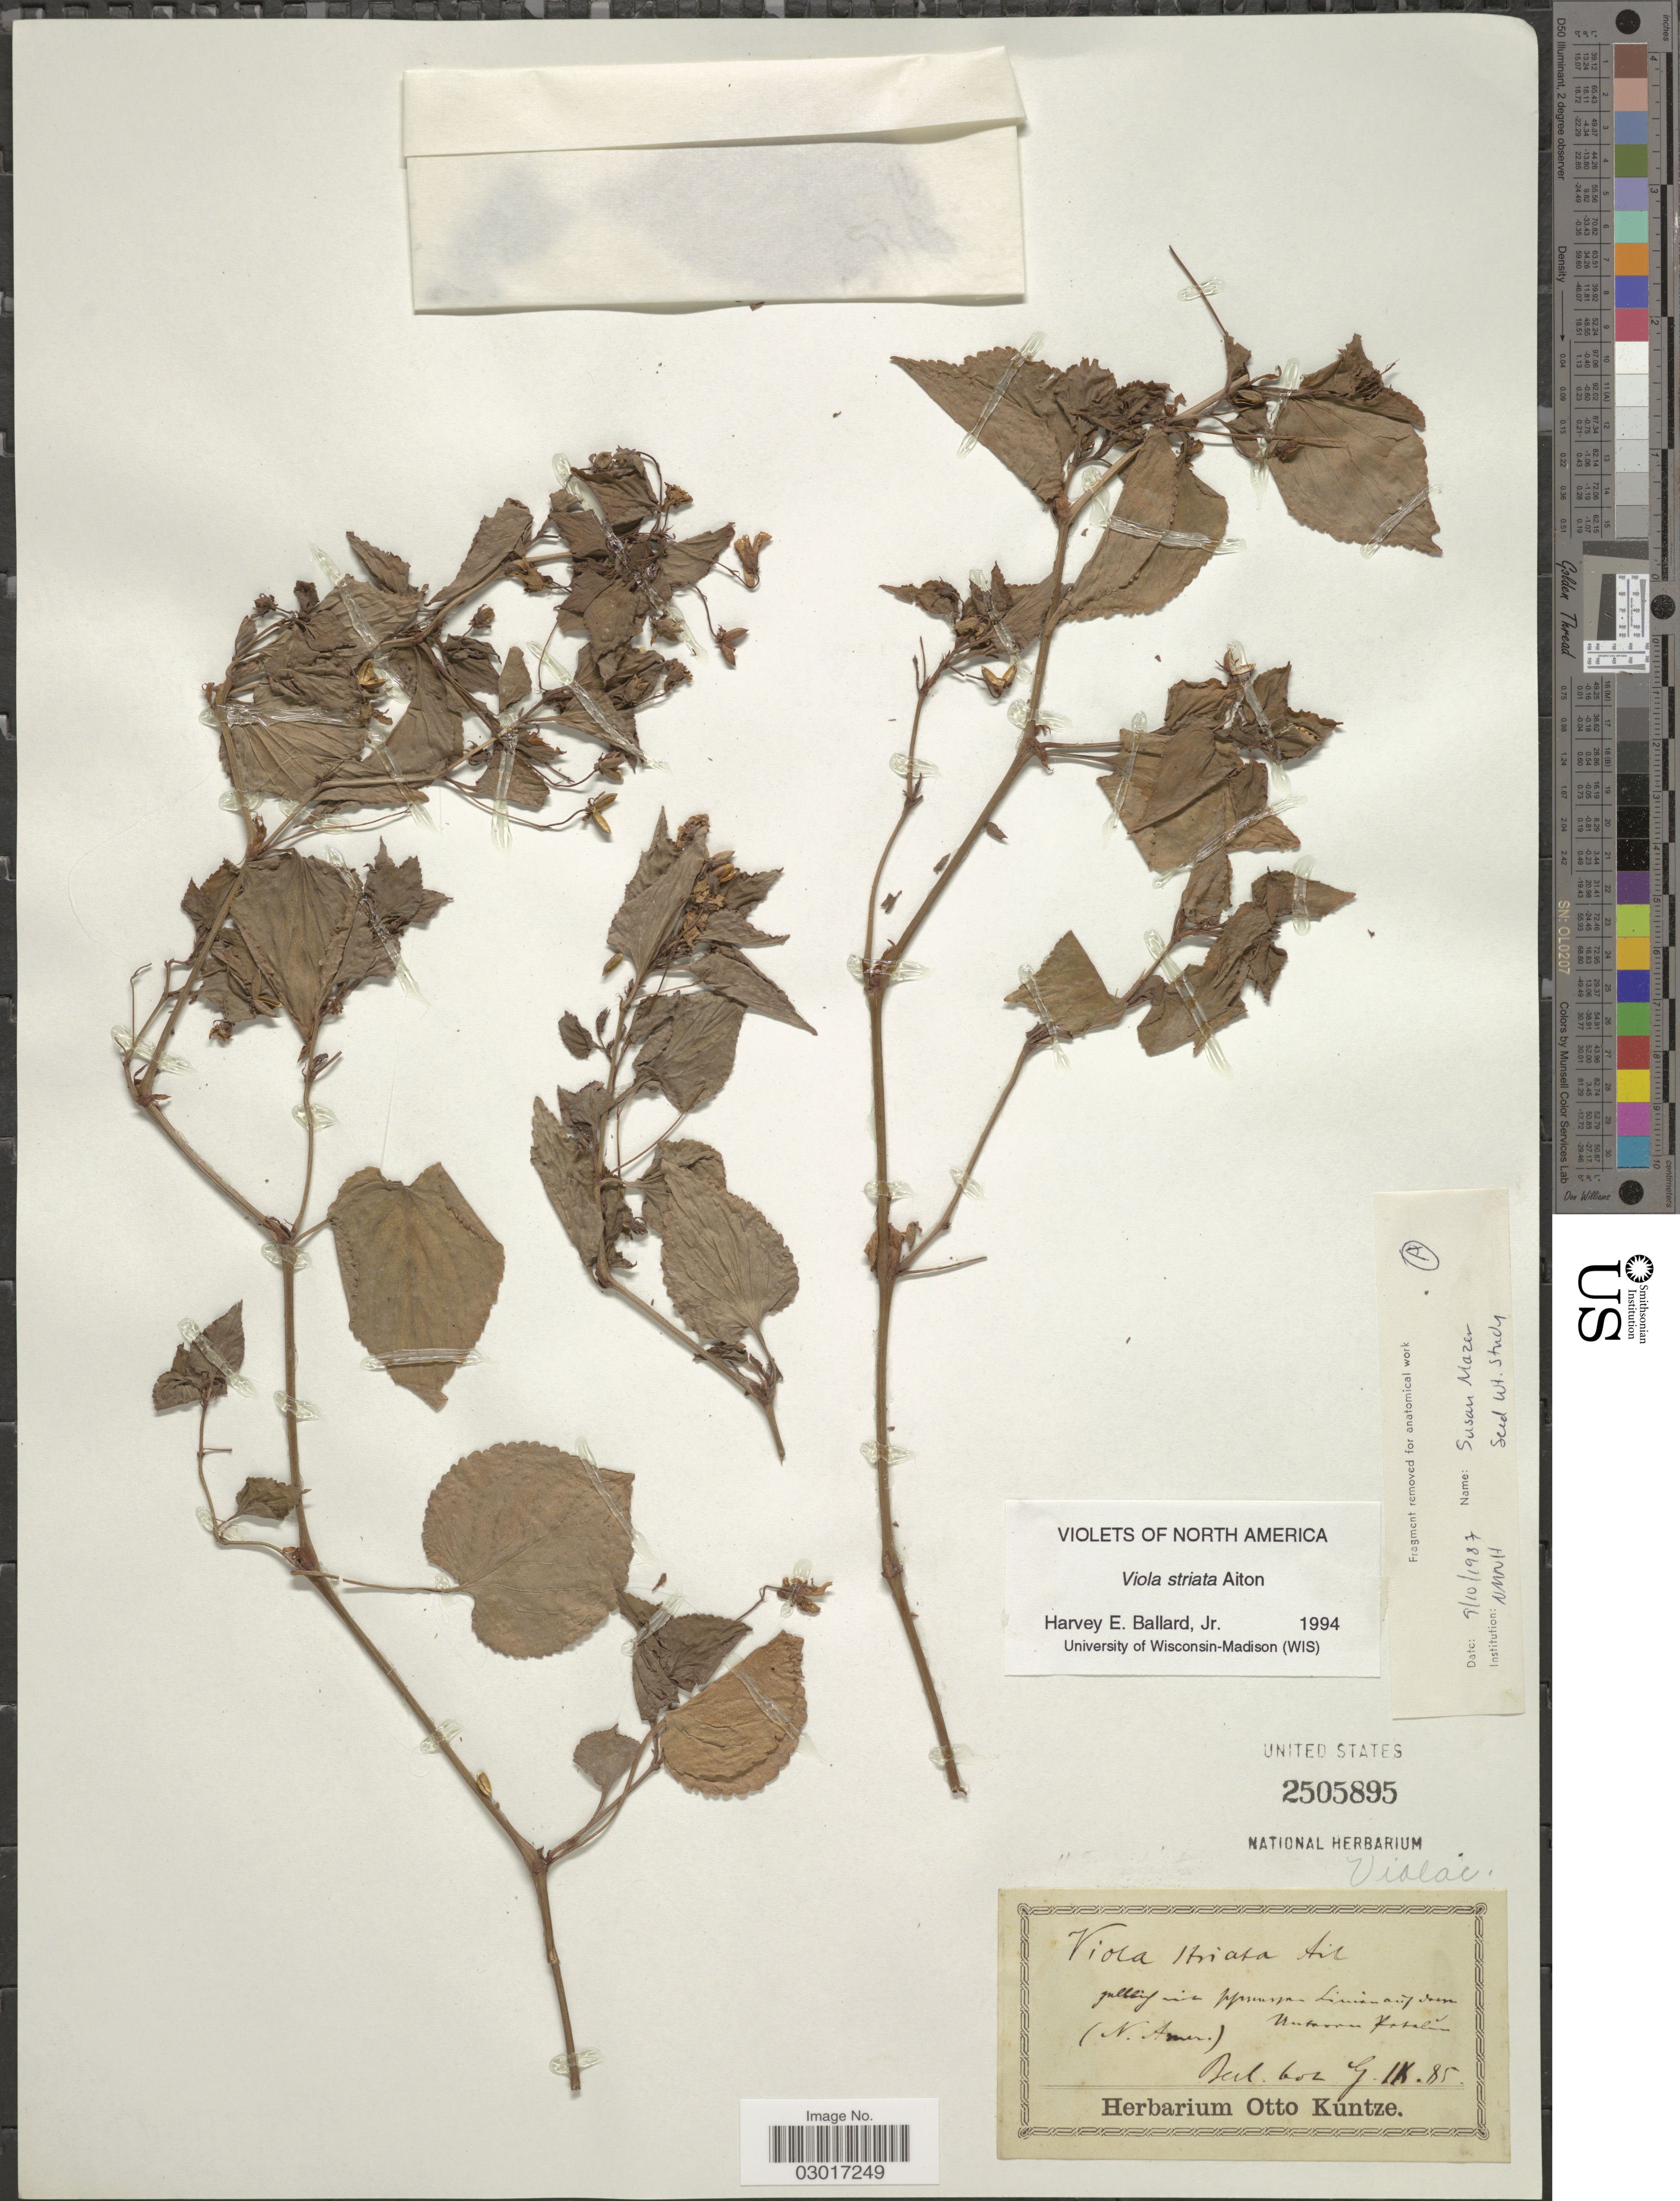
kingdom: Plantae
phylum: Tracheophyta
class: Magnoliopsida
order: Malpighiales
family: Violaceae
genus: Viola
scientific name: Viola striata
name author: Aiton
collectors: ex herb. Otto Kuntze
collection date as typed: Transcribed d/m/y: /9/85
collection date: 1885-09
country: Germany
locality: Berl. bot. G.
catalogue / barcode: US 2505895